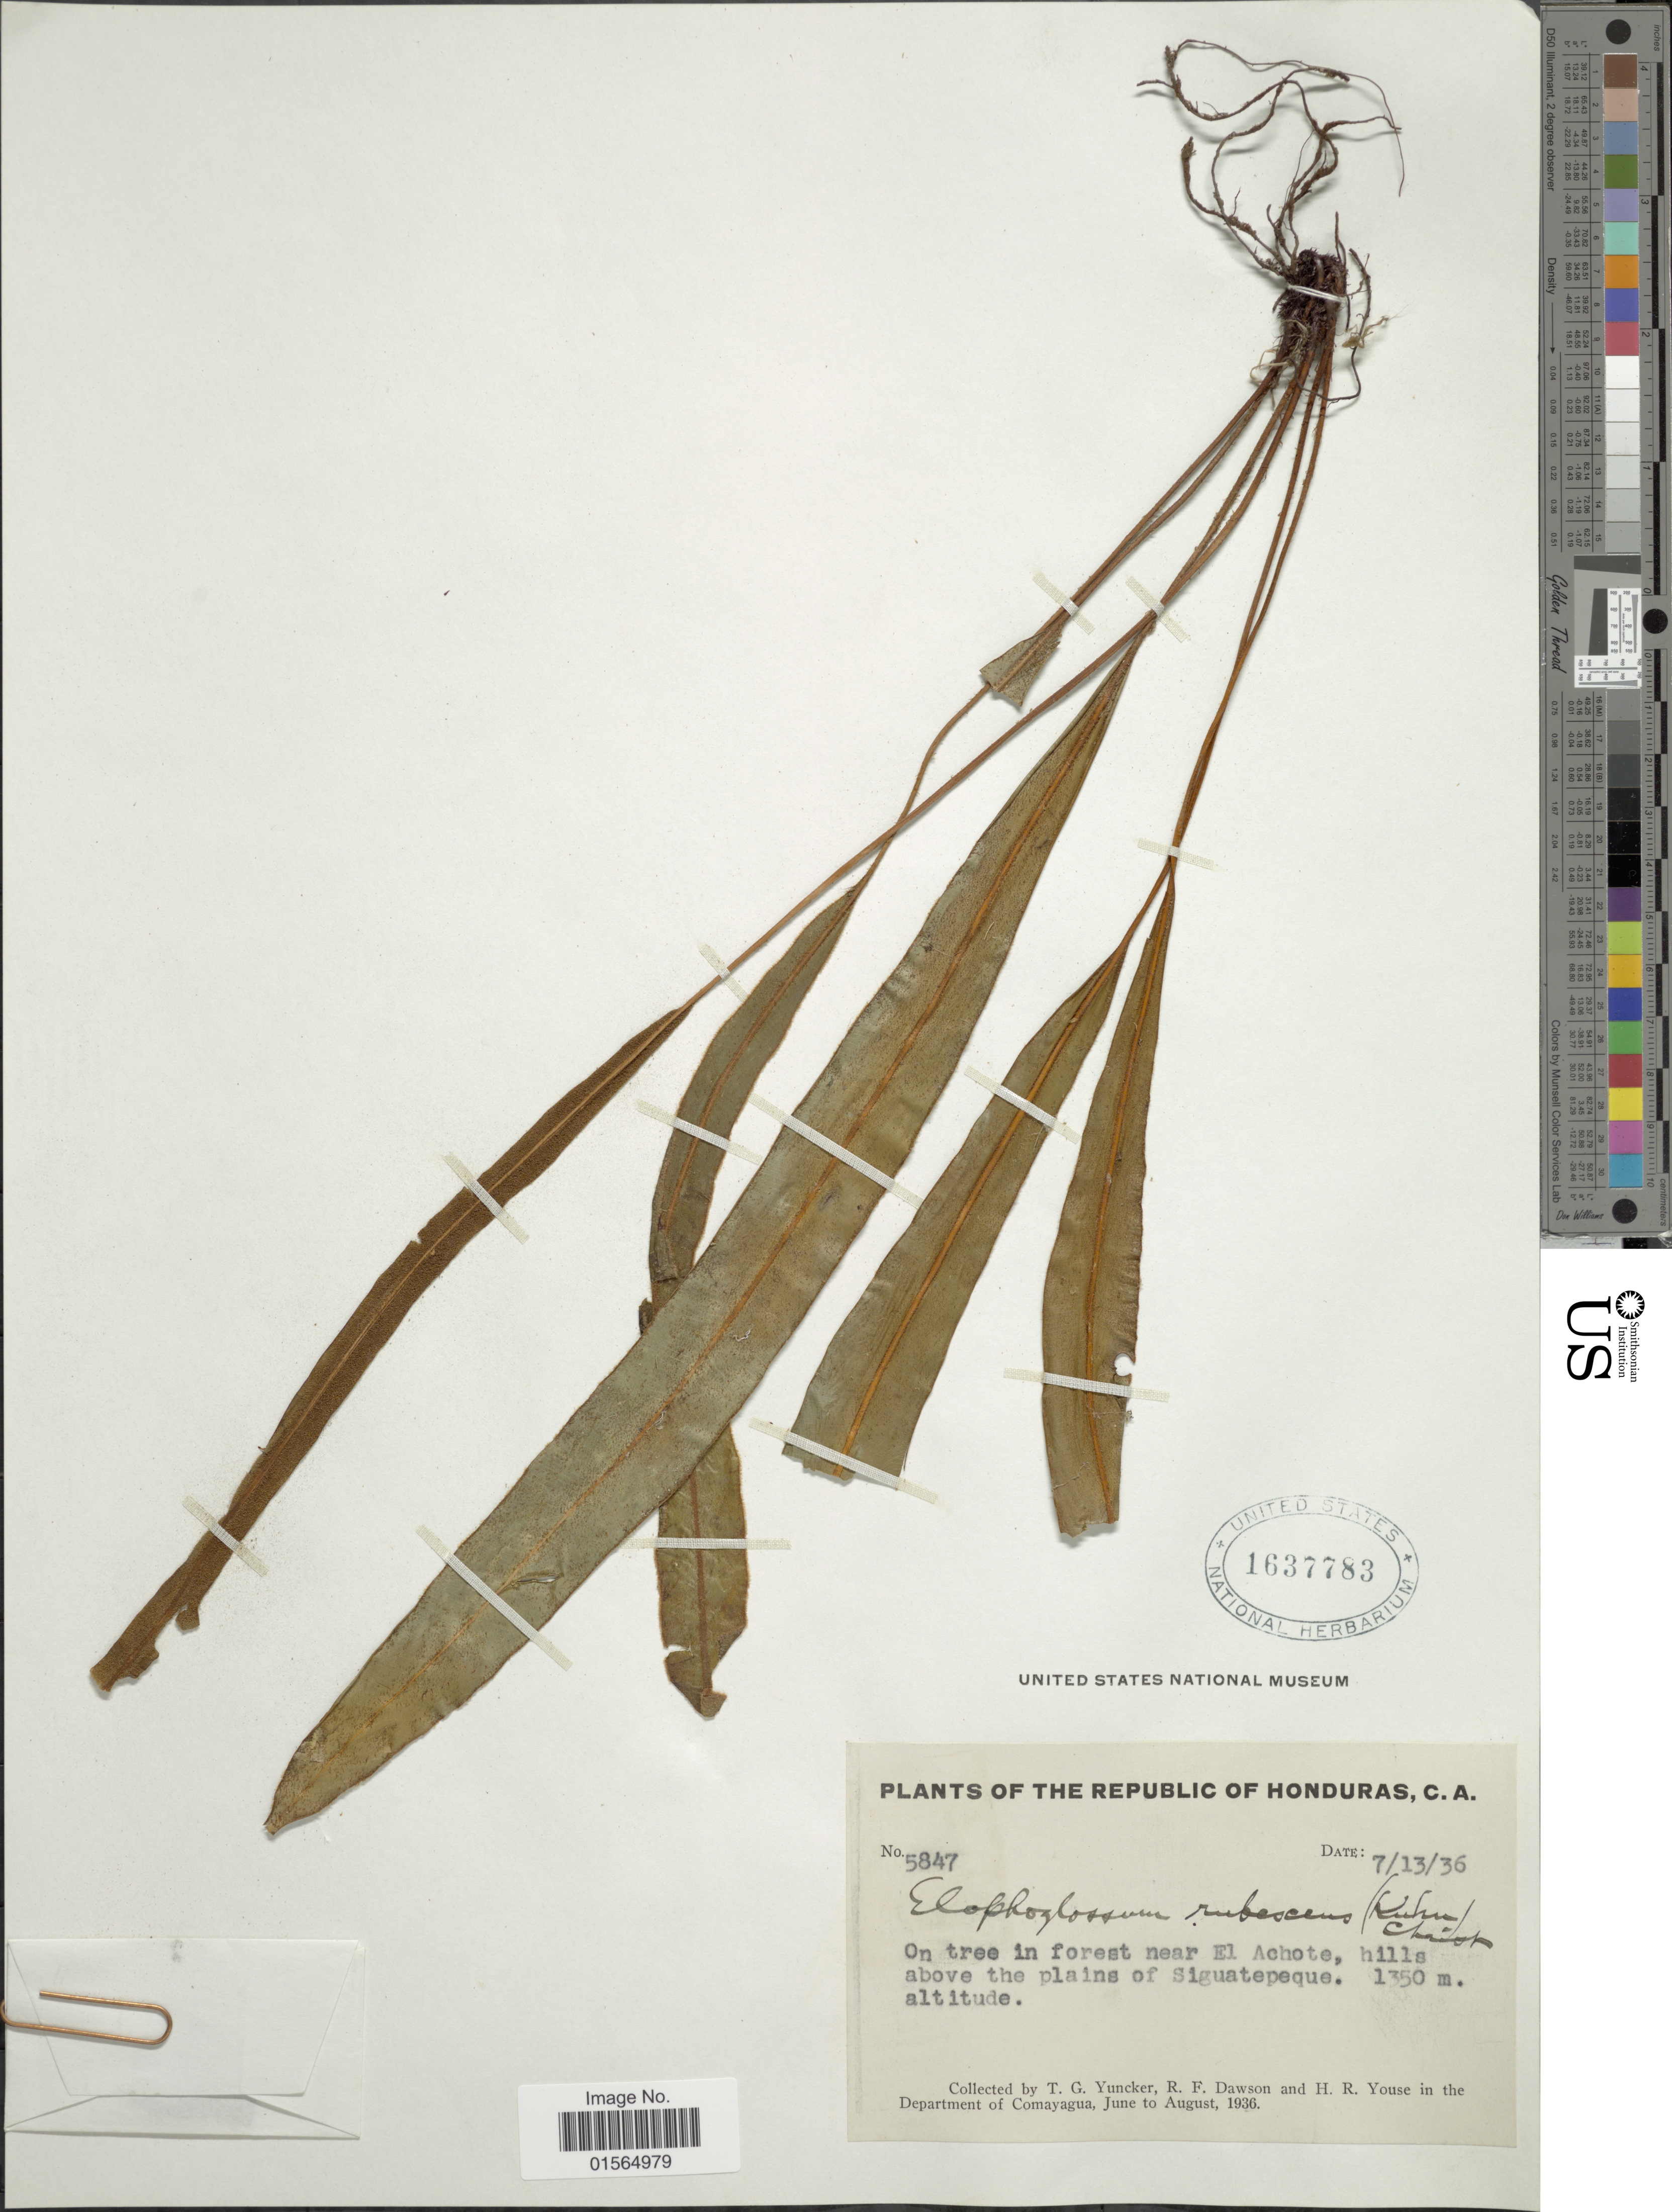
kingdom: Plantae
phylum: Tracheophyta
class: Polypodiopsida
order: Polypodiales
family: Dryopteridaceae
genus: Elaphoglossum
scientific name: Elaphoglossum rubescens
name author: Kuhn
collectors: T. G. Yuncker, R. F. Dawson & H. Youse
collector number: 5847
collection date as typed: Transcribed d/m/y: 13/7/36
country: Honduras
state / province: Comayagua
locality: C. A., on tree in forest near Al Achote, hills above the plains of Siguatepeque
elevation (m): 1350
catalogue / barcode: US 1637783